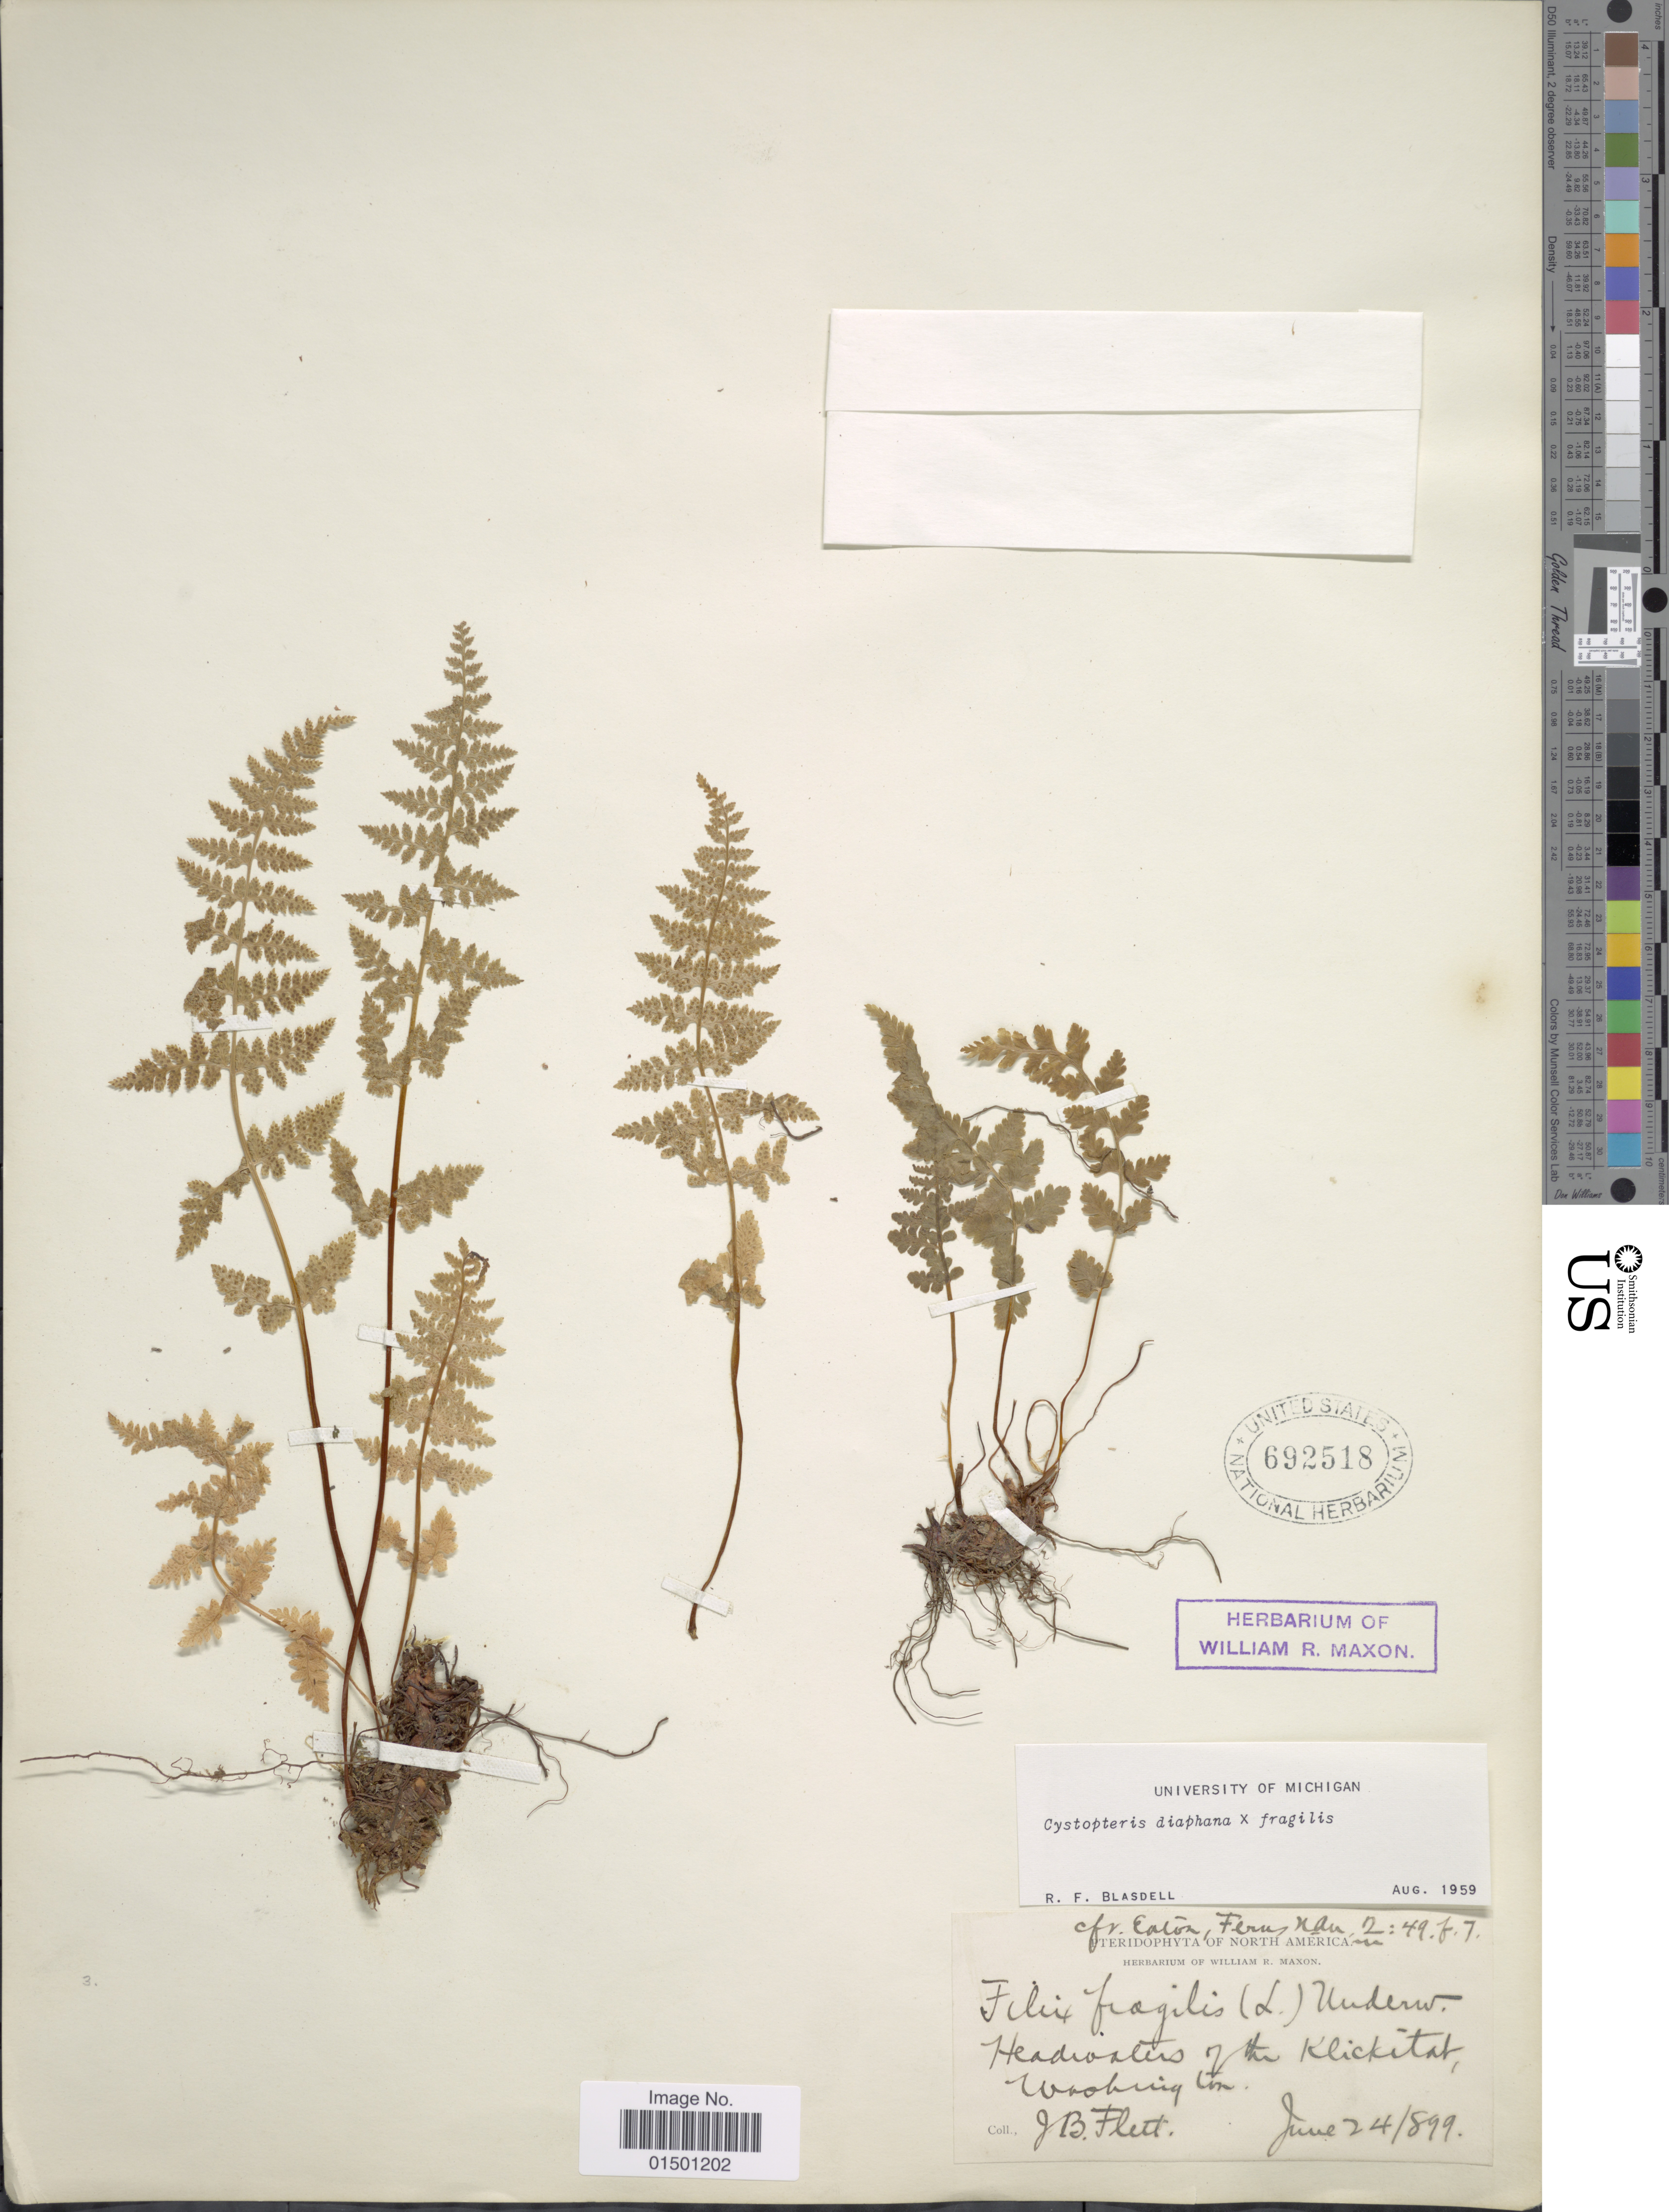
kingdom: Plantae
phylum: Tracheophyta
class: Polypodiopsida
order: Polypodiales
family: Cystopteridaceae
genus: Cystopteris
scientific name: Cystopteris diaphana x C. fragilis (L.) Bernh.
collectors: J. Flett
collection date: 1899-06-24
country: United States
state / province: Washington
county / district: Klickitat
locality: Headwaters of the Klickitat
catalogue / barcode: US 692518